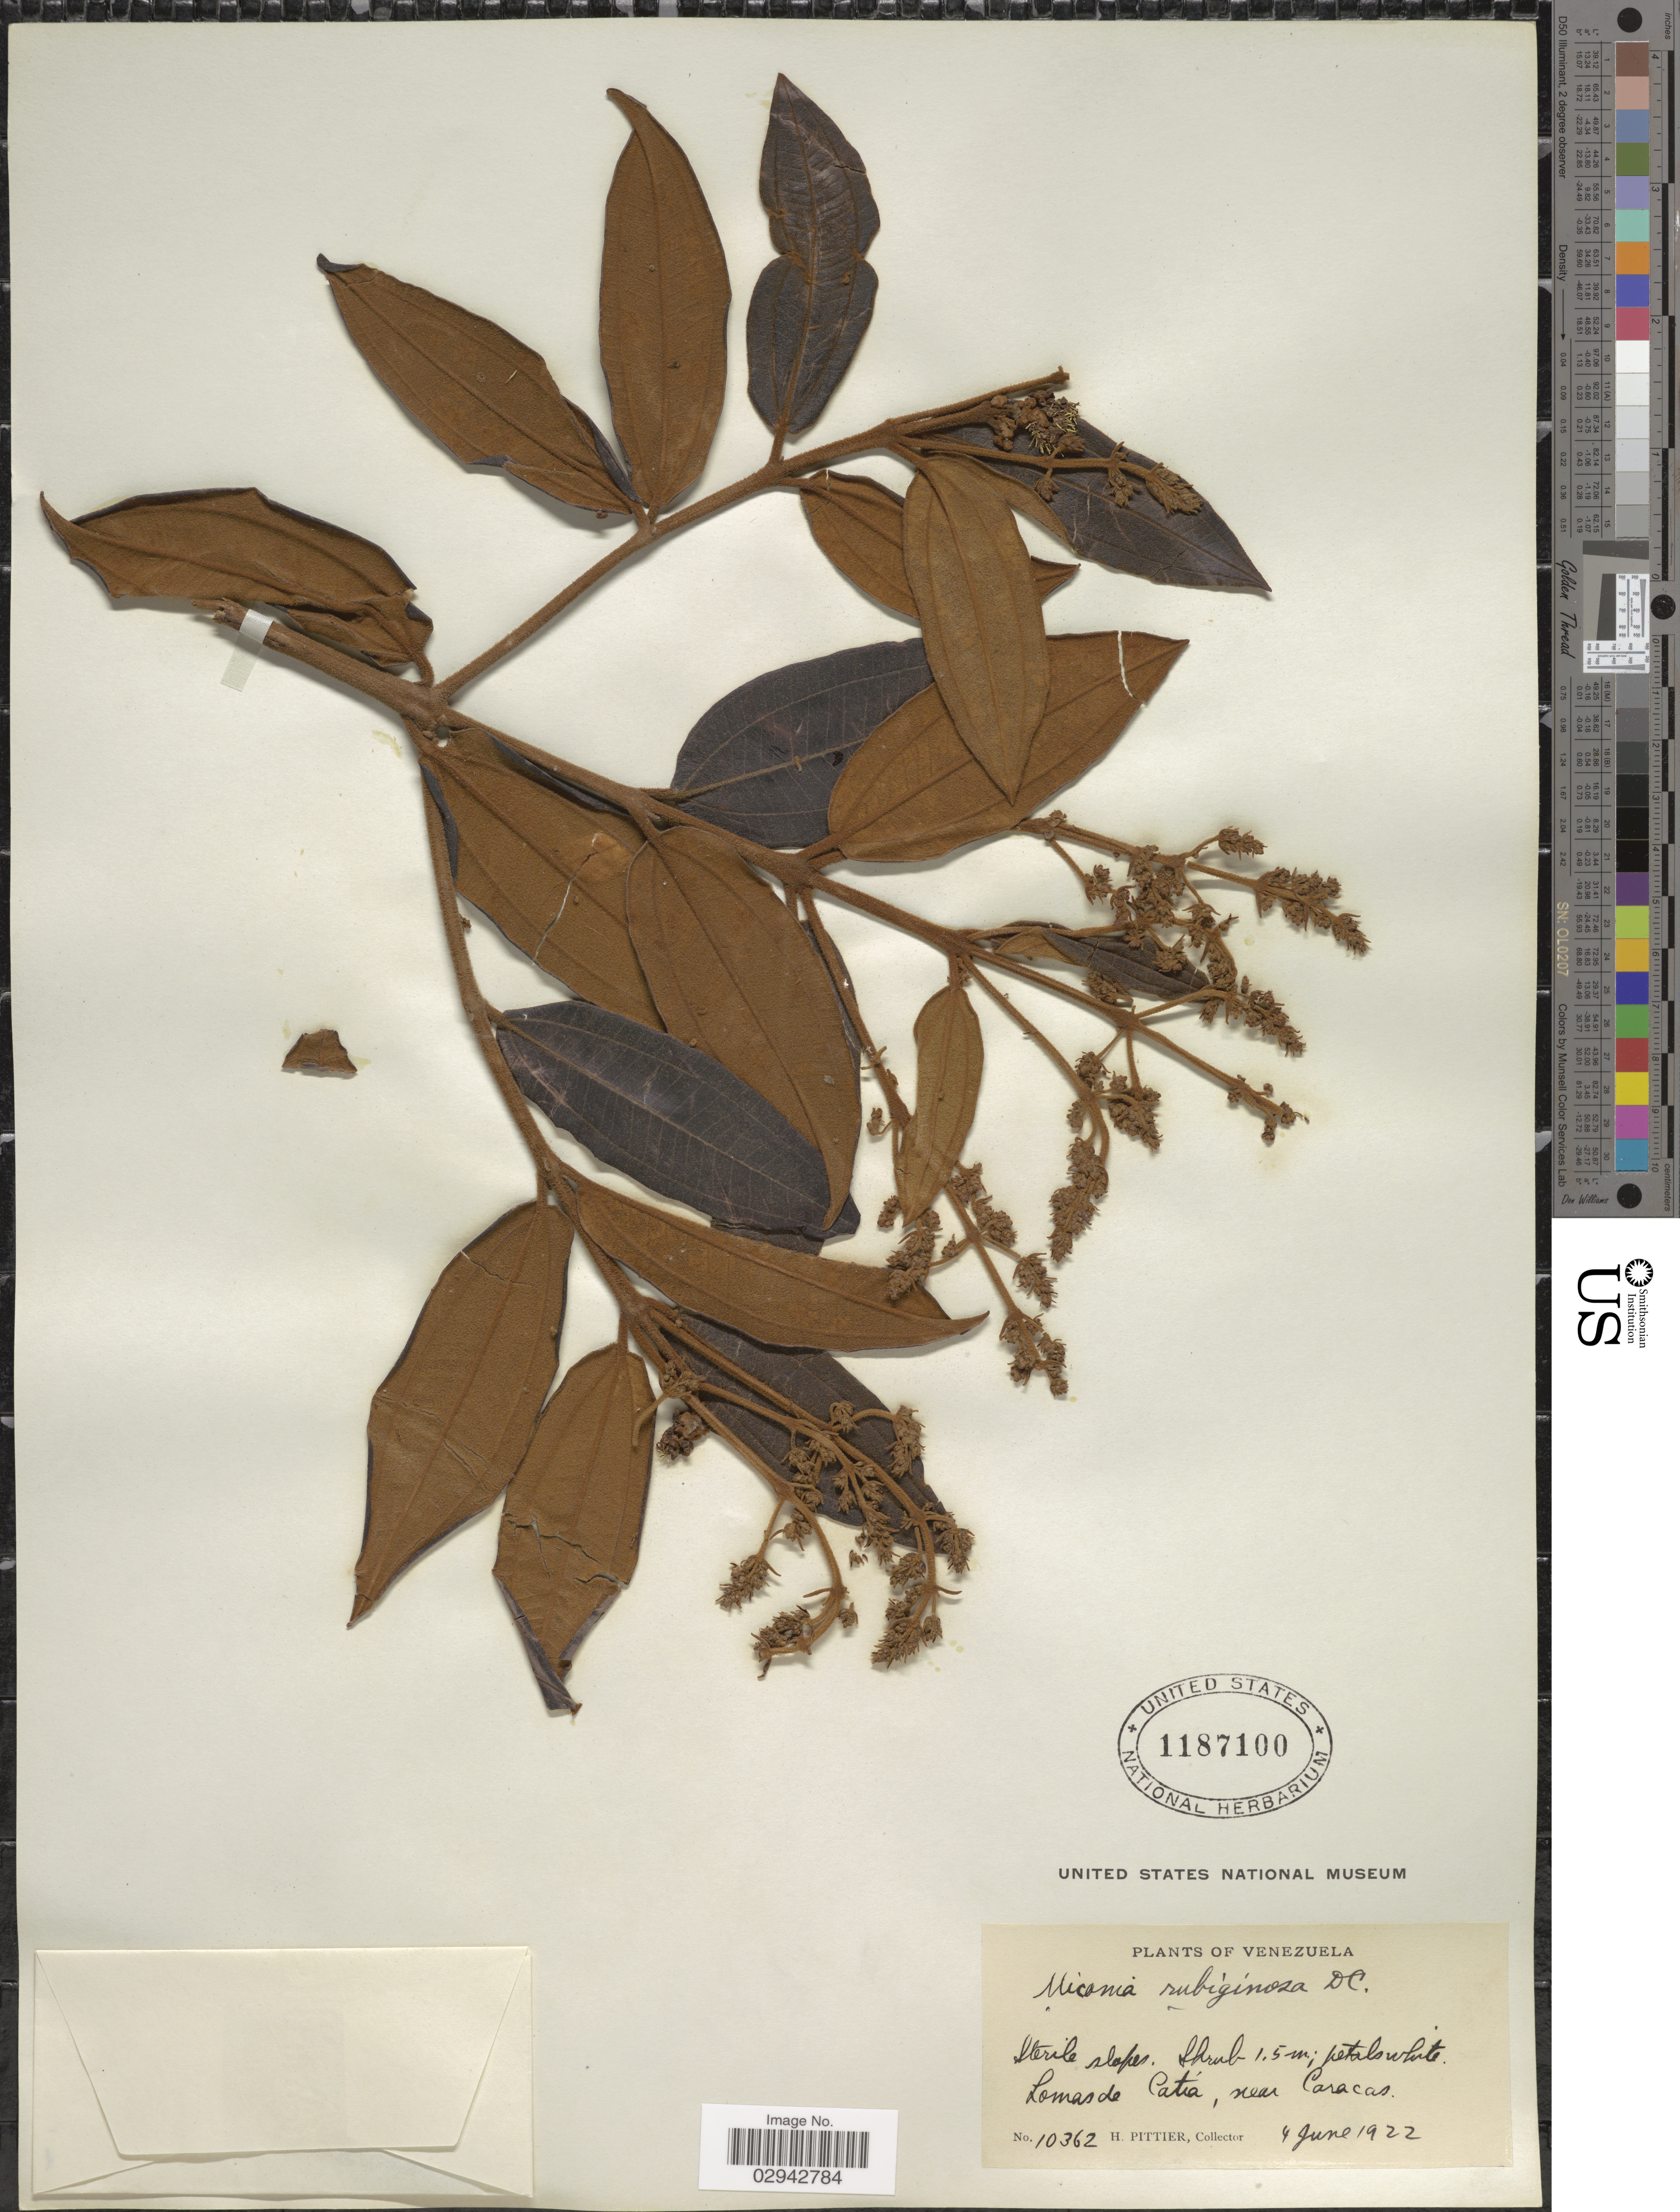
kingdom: Plantae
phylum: Tracheophyta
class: Magnoliopsida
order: Myrtales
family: Melastomataceae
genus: Miconia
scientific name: Miconia rubiginosa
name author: (Bonpl.) DC.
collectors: H. F. Pittier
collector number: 10362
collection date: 1922-06-04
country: Venezuela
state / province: Distrito Federal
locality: Lomas de Catía, near Caracas.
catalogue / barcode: US 1187100